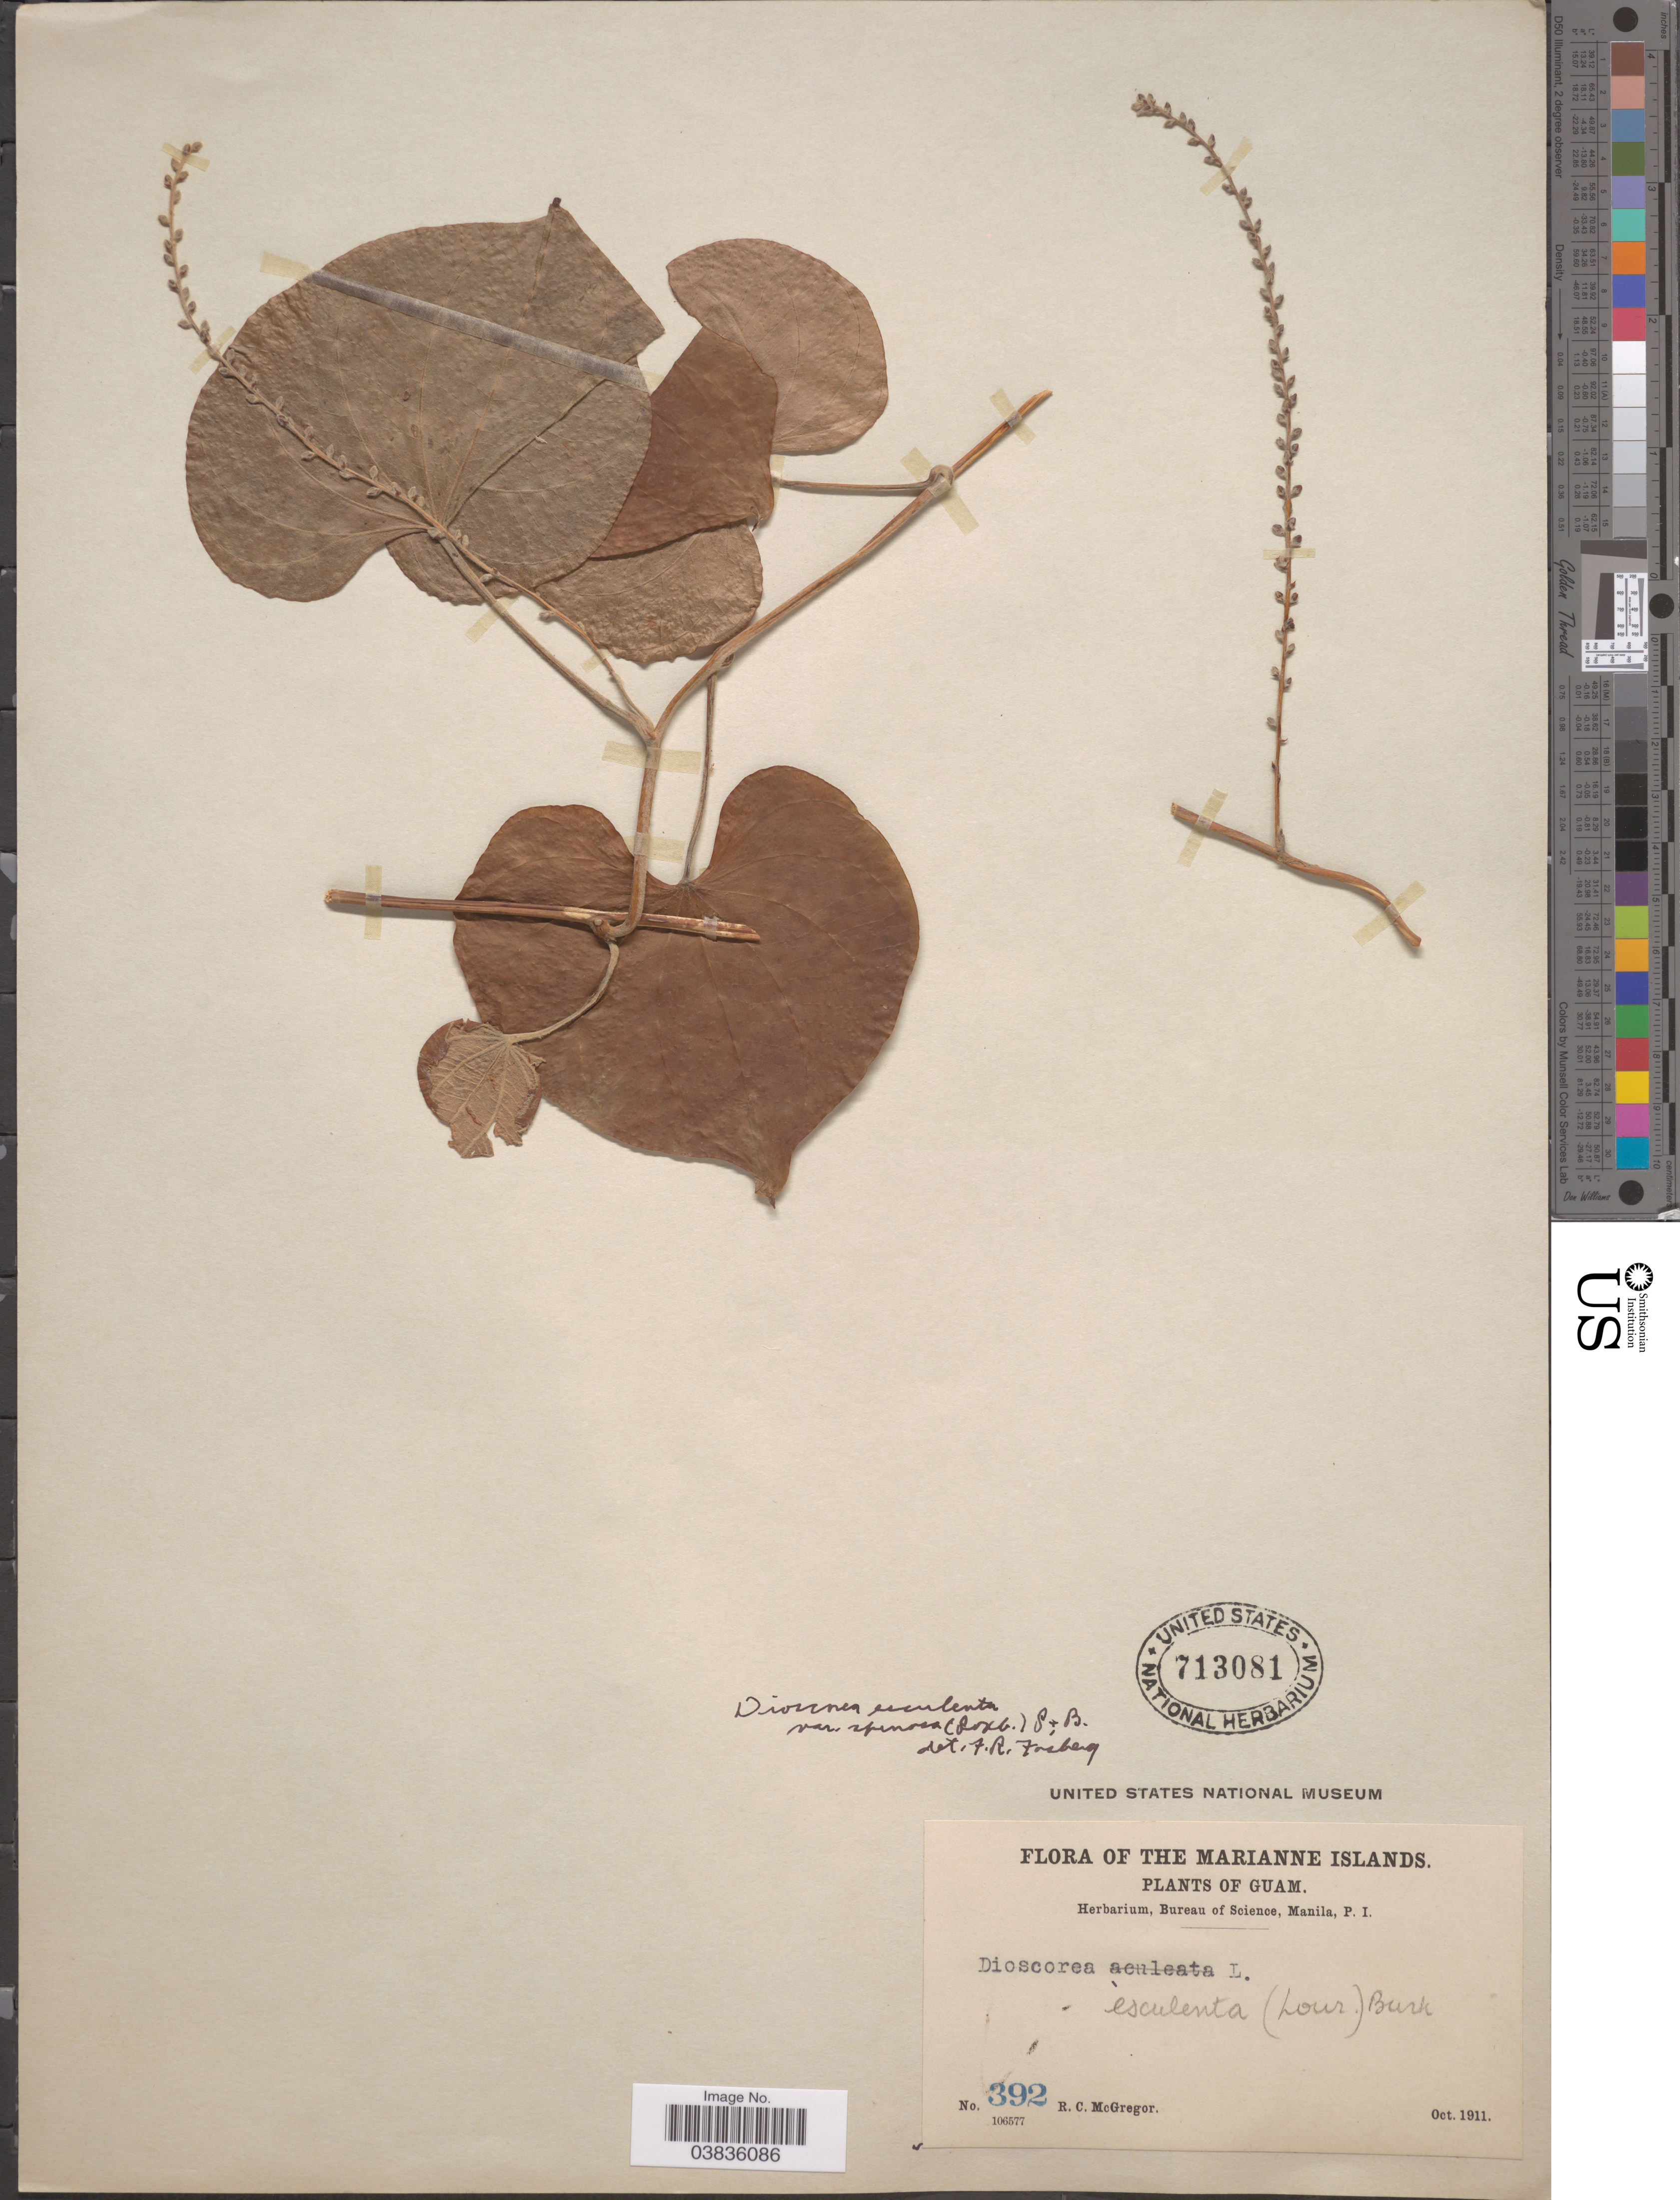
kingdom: Plantae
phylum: Tracheophyta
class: Liliopsida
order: Dioscoreales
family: Dioscoreaceae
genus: Dioscorea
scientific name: Dioscorea esculenta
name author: (Lour.) Burkill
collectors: R. C. McGregor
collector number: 392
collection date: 1911-10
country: Guam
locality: The Marianne Islands.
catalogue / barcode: US 713081